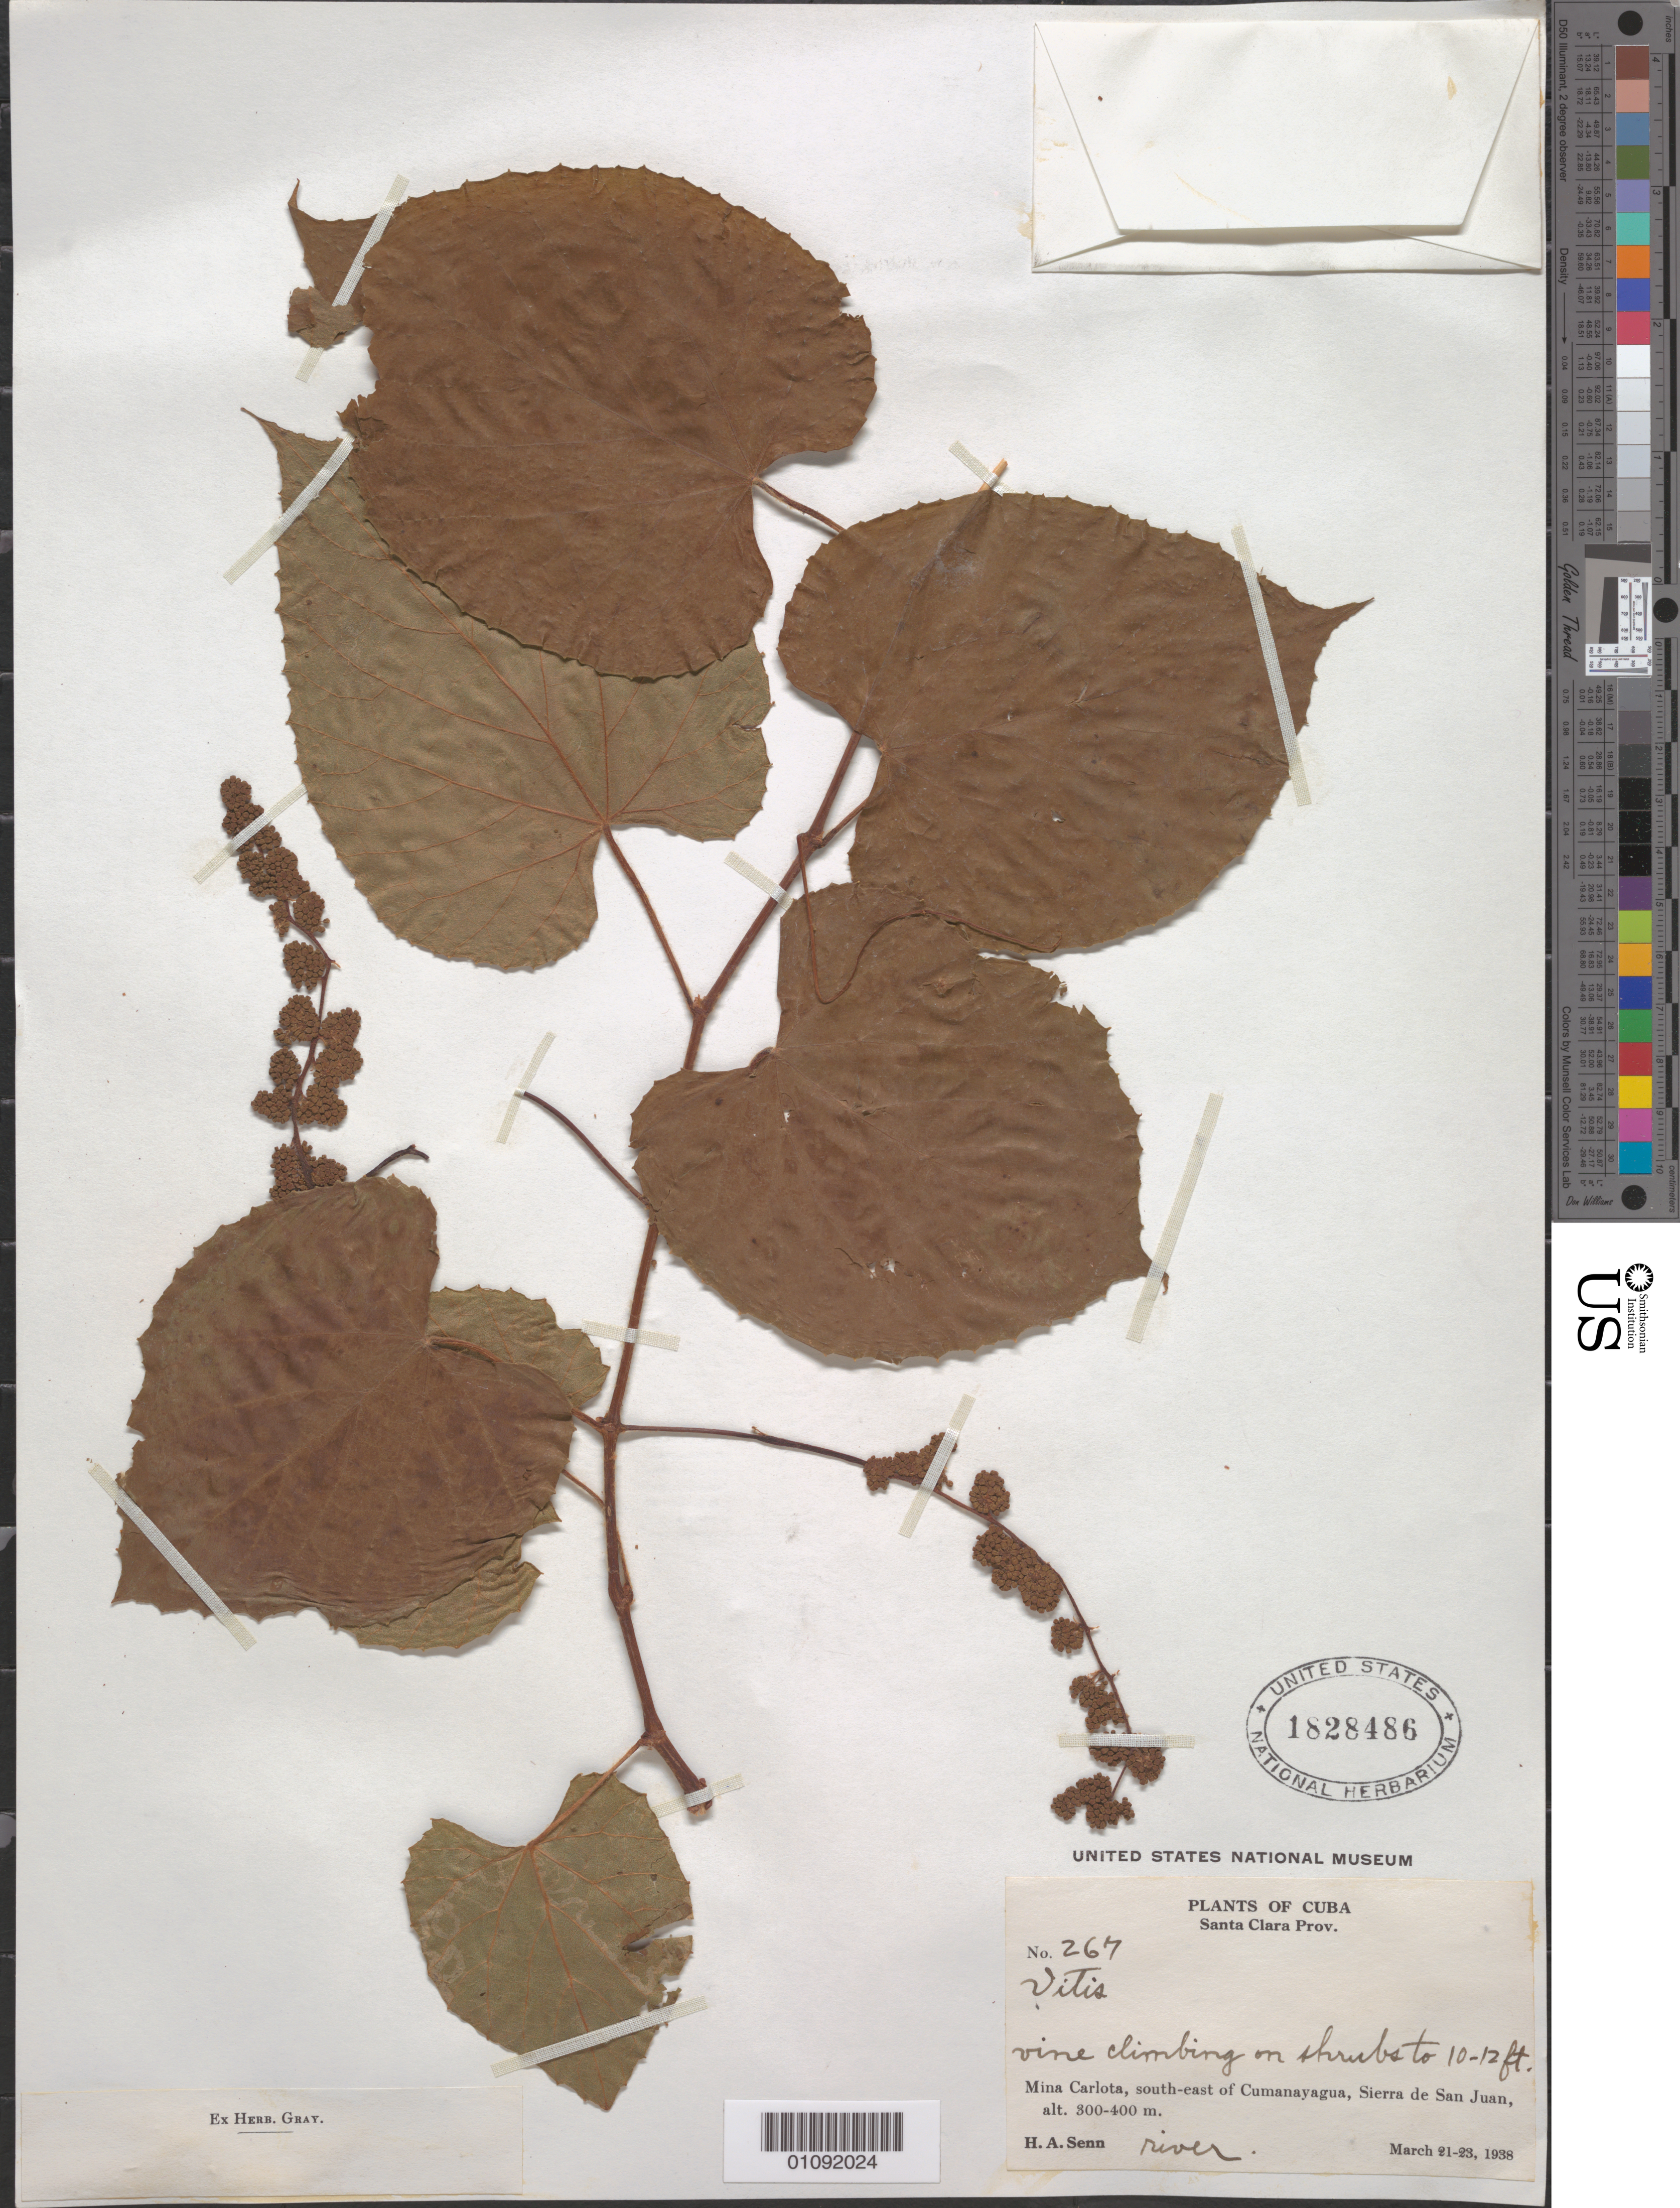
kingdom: Plantae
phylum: Tracheophyta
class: Magnoliopsida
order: Vitales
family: Vitaceae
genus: Vitis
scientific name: Vitis tiliifolia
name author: Humb. & Bonpl. ex Schult.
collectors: H. A. Senn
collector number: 267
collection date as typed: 21 Mar 1938 to 23 Mar 1938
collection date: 1938-03-21/1938-03-23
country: Cuba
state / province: Cienfuegos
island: Cuba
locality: Mina Carlota, SE of Cumanayagua, Sierra de San Juan Santa Clara Province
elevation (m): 300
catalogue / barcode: US 1828486